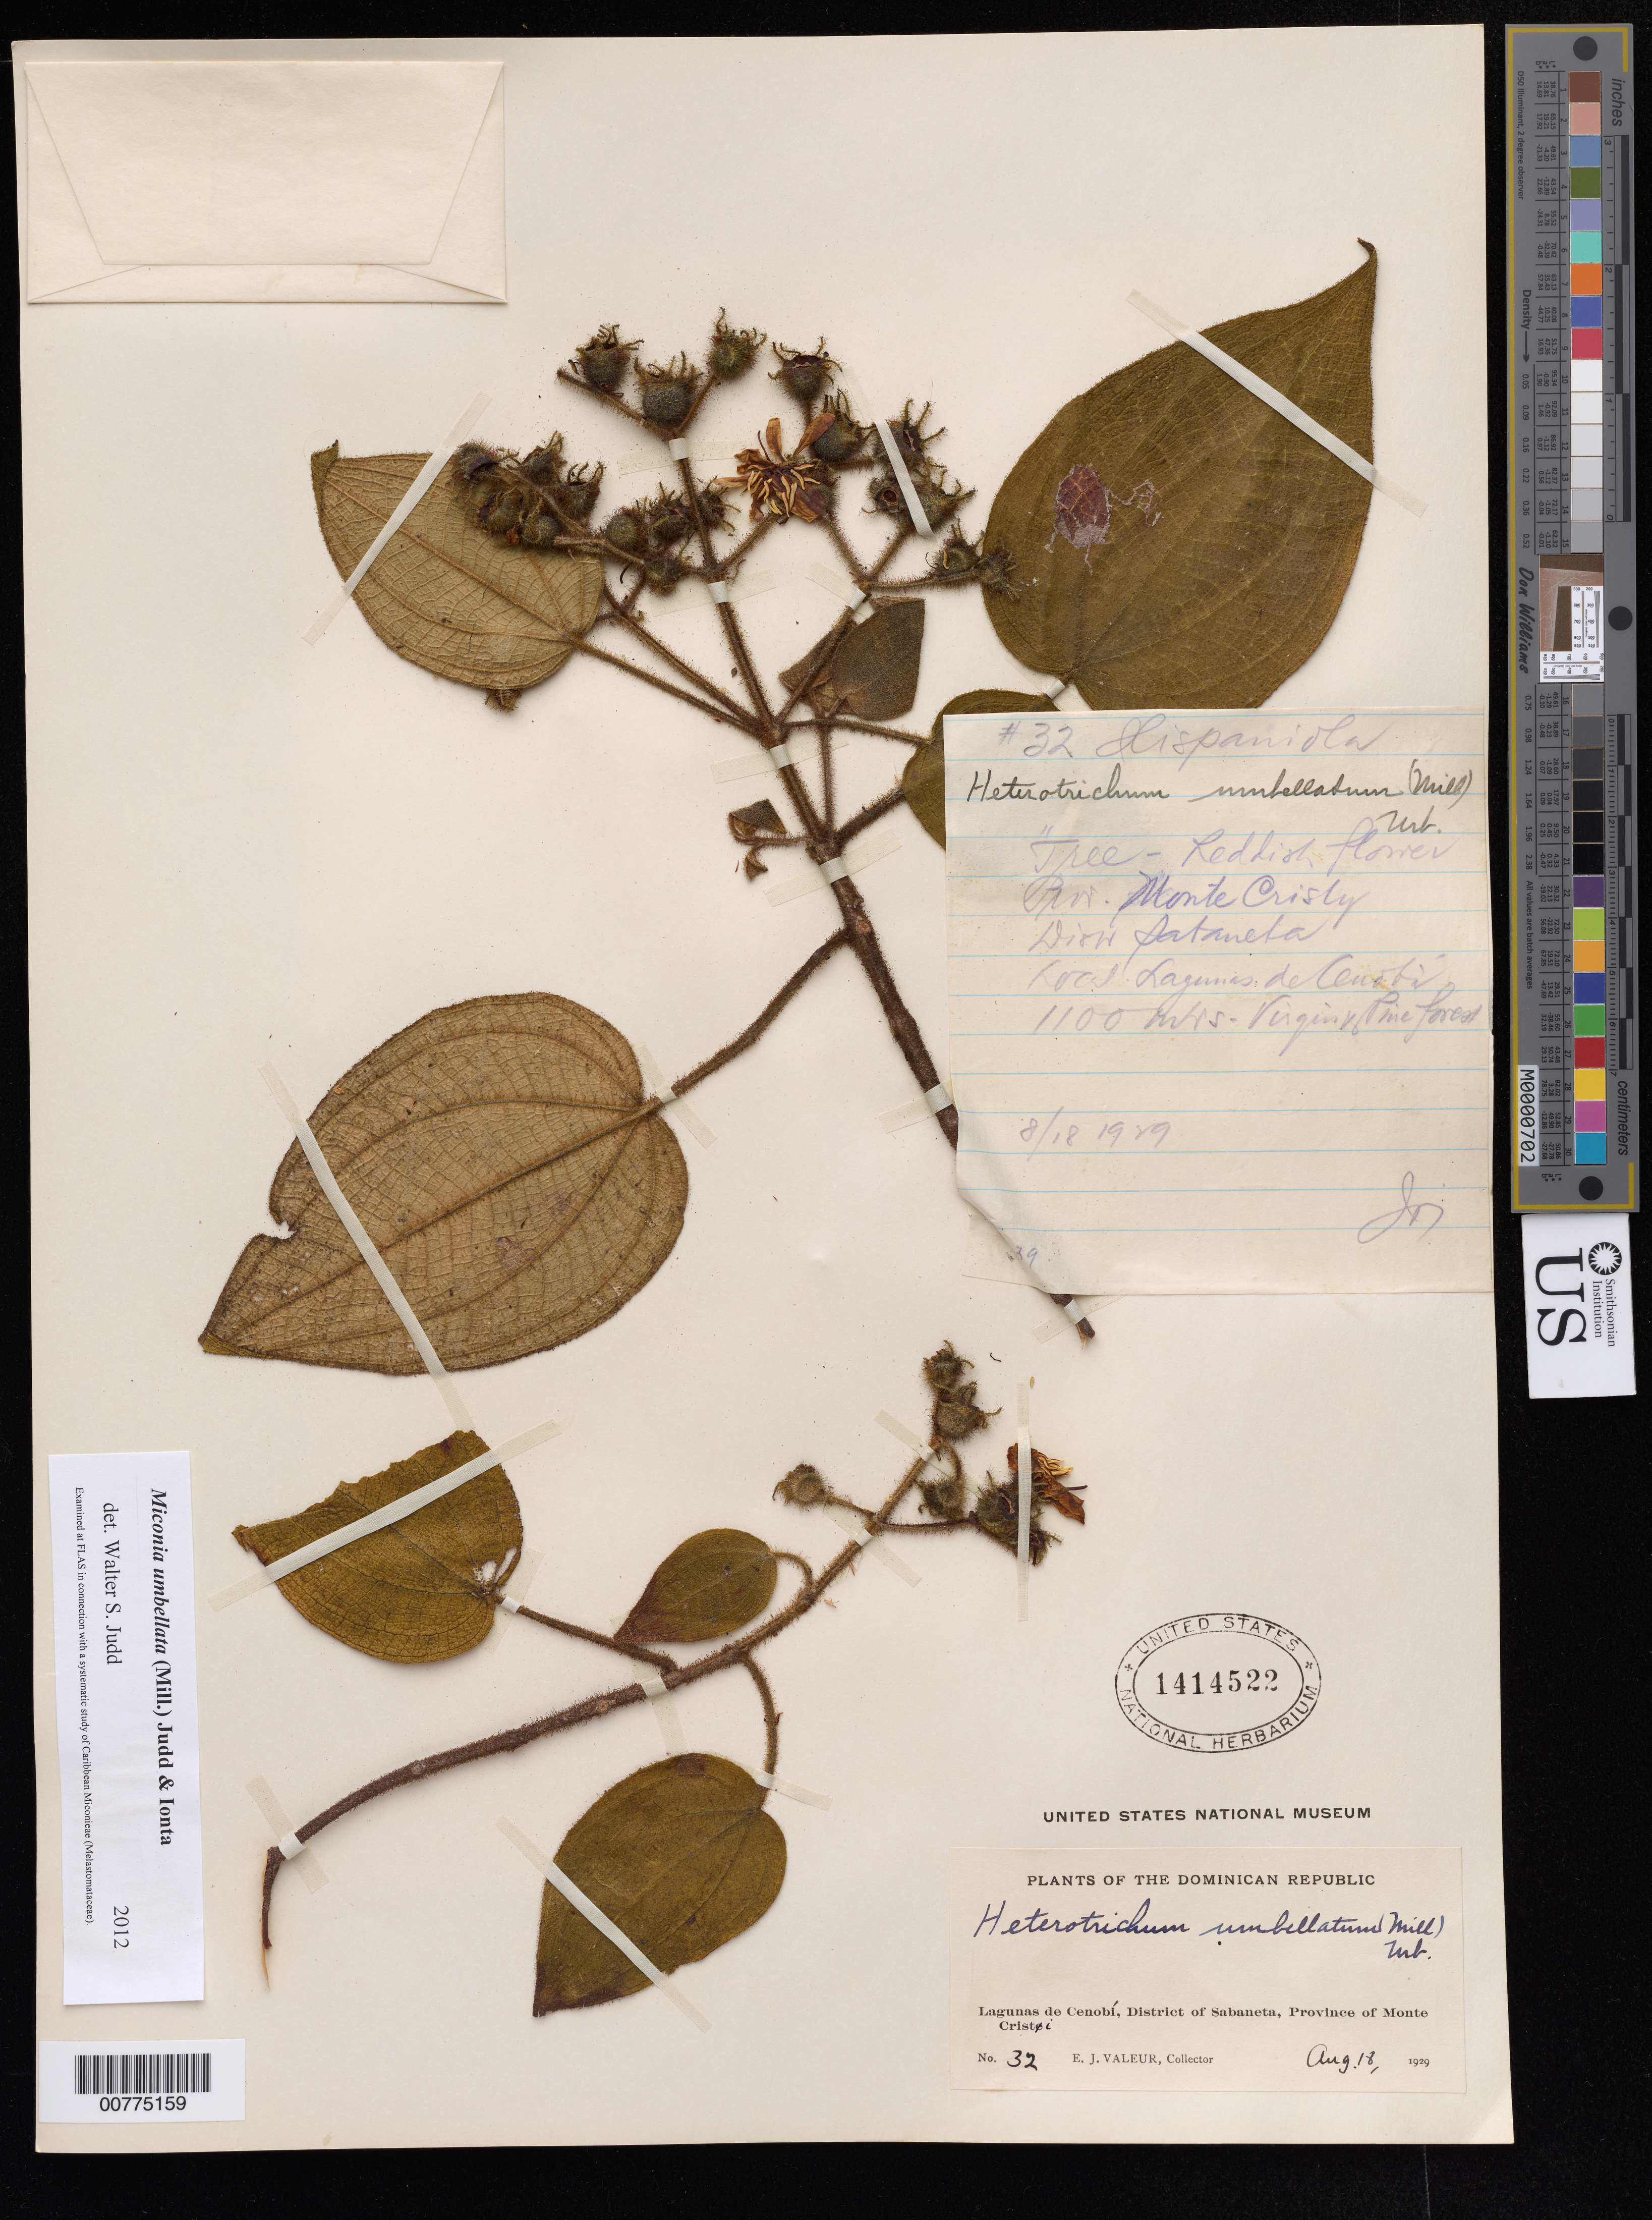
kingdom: Plantae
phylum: Tracheophyta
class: Magnoliopsida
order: Myrtales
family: Melastomataceae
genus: Miconia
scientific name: Miconia umbellata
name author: (Mill.) Judd & Ionta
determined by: Judd, Walter S.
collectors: E. Valeur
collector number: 32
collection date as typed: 18 Aug 1929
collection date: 1929-08-18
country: Dominican Republic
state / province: Monte Cristi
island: Hispaniola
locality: Sabaneta, Lagunas de Cenobí.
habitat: Virgin pine forest.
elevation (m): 1100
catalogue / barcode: US 1414522